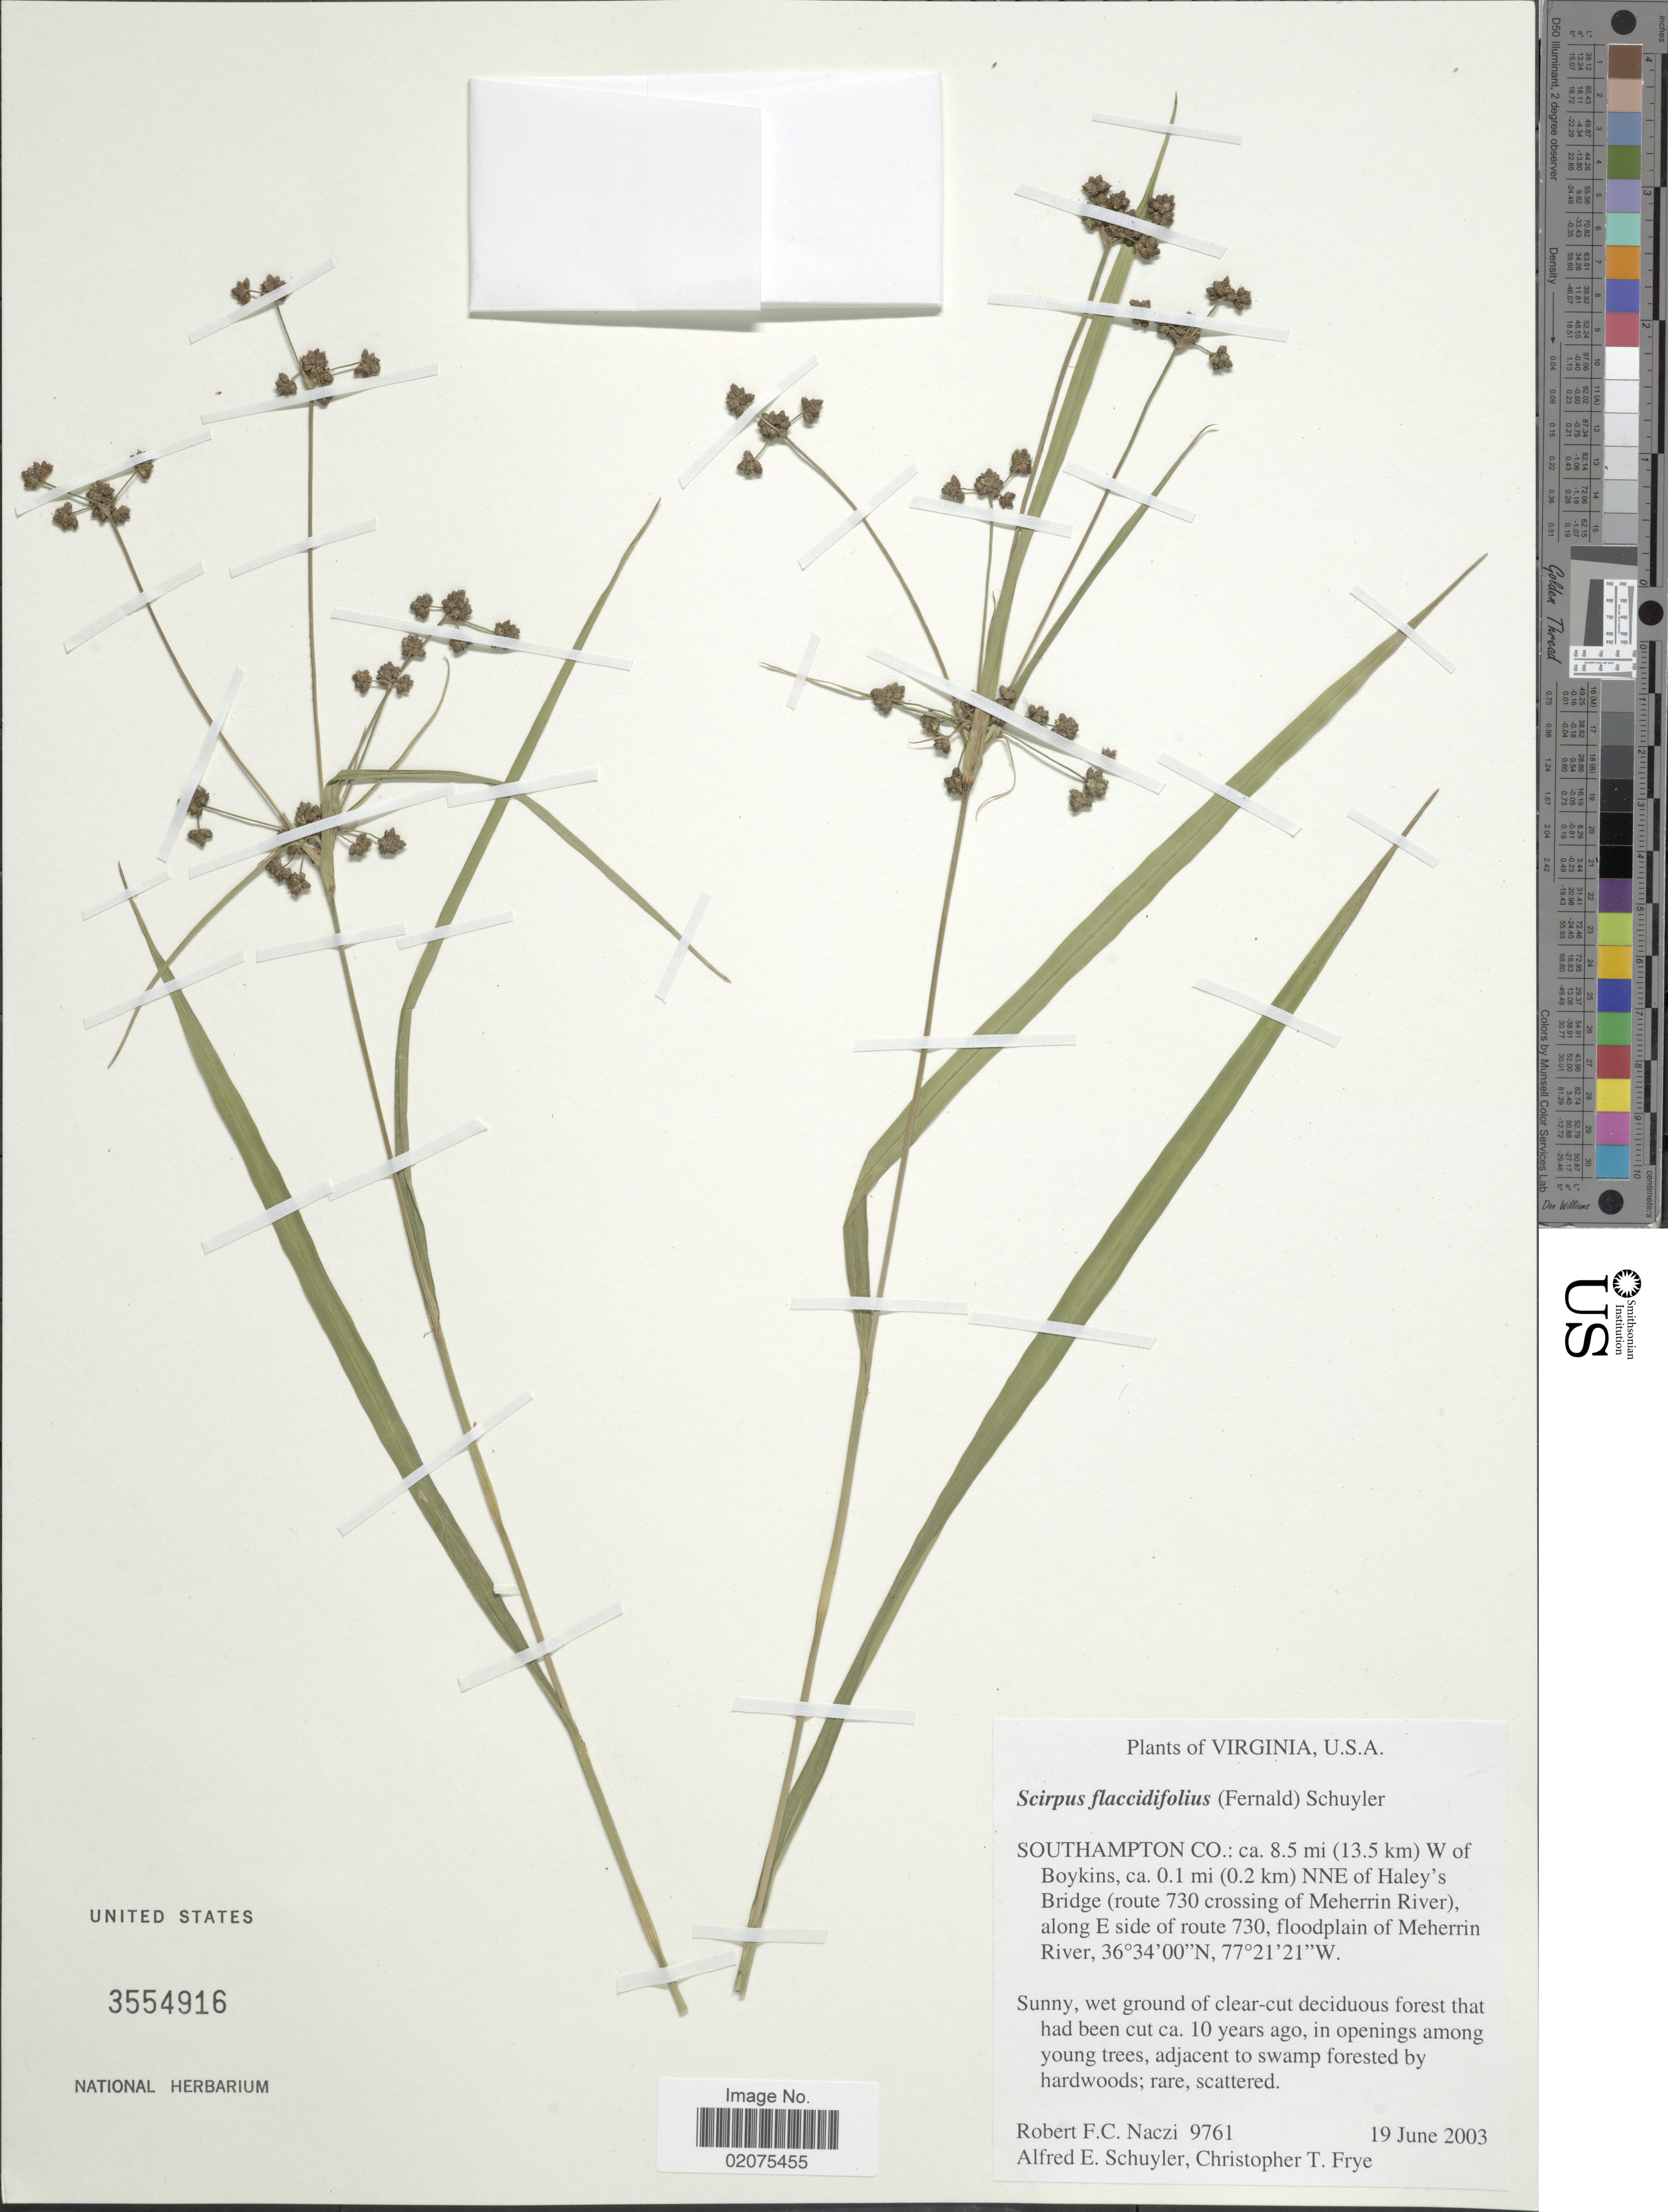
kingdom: Plantae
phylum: Tracheophyta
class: Liliopsida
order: Poales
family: Cyperaceae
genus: Scirpus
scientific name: Scirpus flaccidifolius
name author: (Fernald) Schuyler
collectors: R. F. C. Naczi, A. Schuyler & C. Frye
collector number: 9761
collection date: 2003-06-19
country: United States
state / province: Virginia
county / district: Southampton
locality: U.S.A. Southampton Co.: ca. 8.5 mi (13.5 Km) W of Boykins, ca. 0.1 mi (0.2 km) NNE of Haley's Bridge (Route 730 crossing of Meherrin River). along E side of route 730, floodplain of Meherrin River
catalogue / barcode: US 3554916